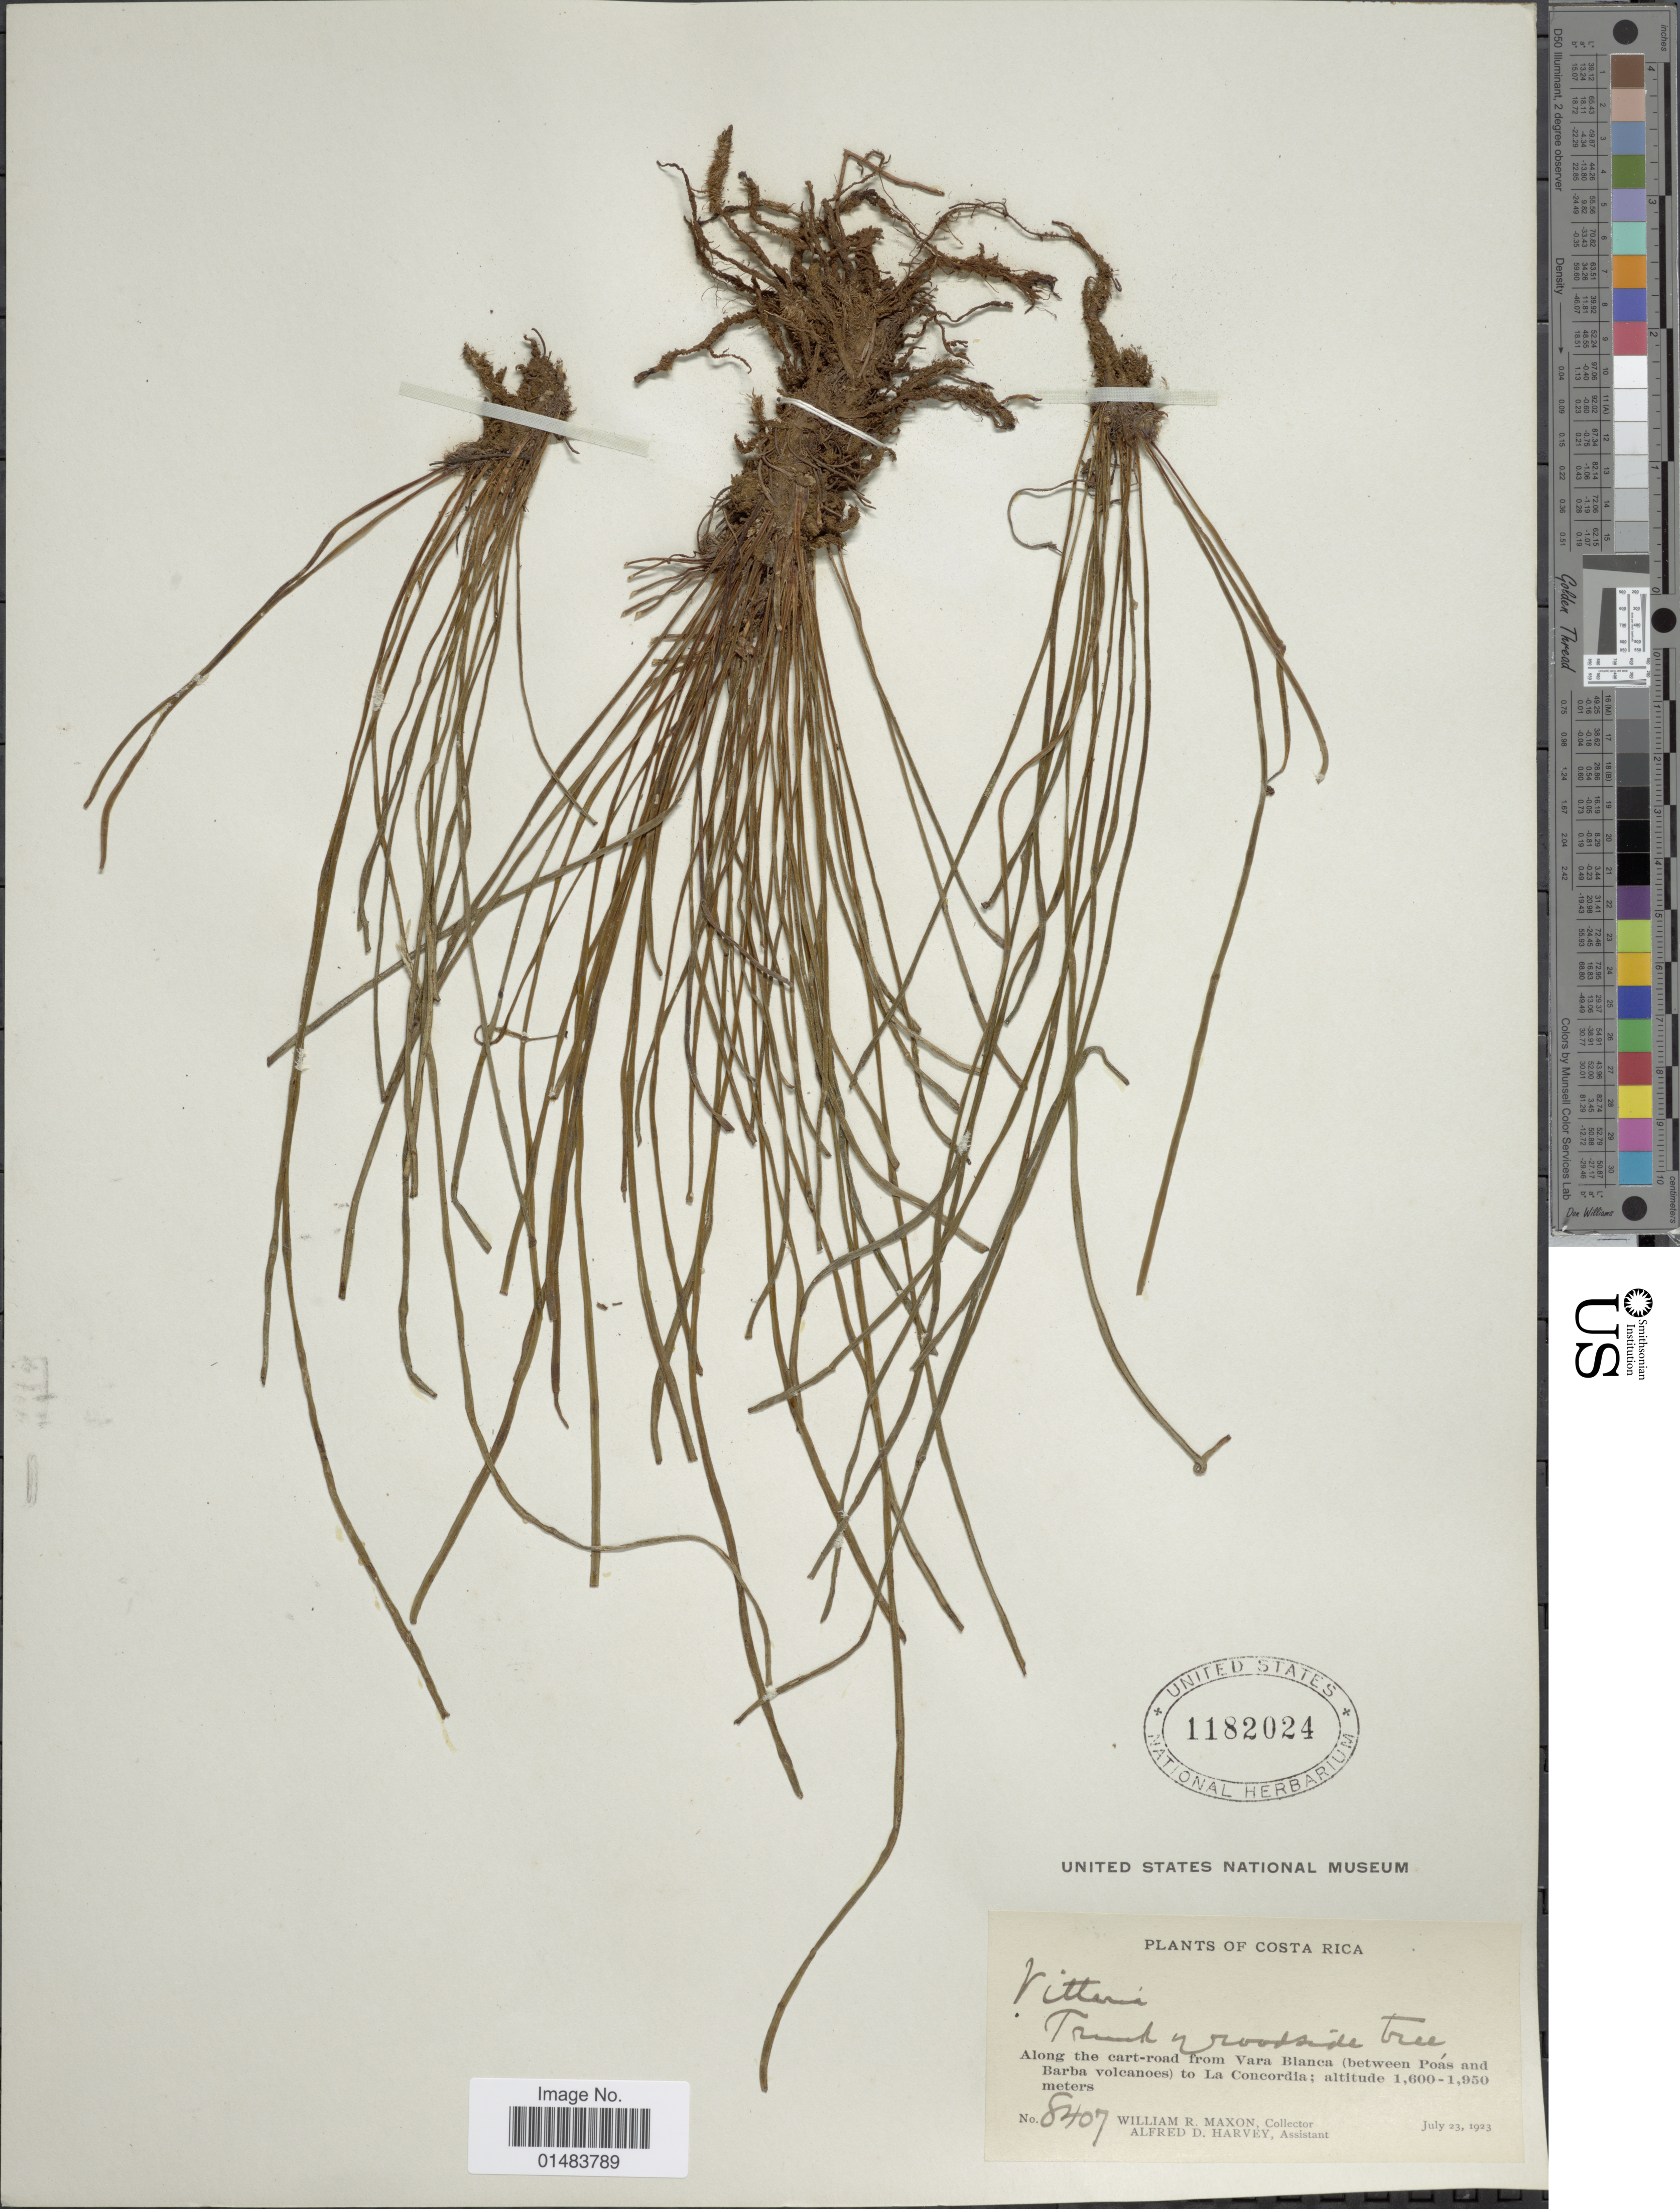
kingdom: Plantae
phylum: Tracheophyta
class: Polypodiopsida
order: Polypodiales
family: Pteridaceae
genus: Vittaria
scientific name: Vittaria lineata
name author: (L.) Sm.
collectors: W. R. Maxon & A. D. Harvey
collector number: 8407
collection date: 1923-07-23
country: Costa Rica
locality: Along the cart road from Vara Blanca (Between Poas and Barba volcanoes) to La Concordia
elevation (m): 1600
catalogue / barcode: US 1182024